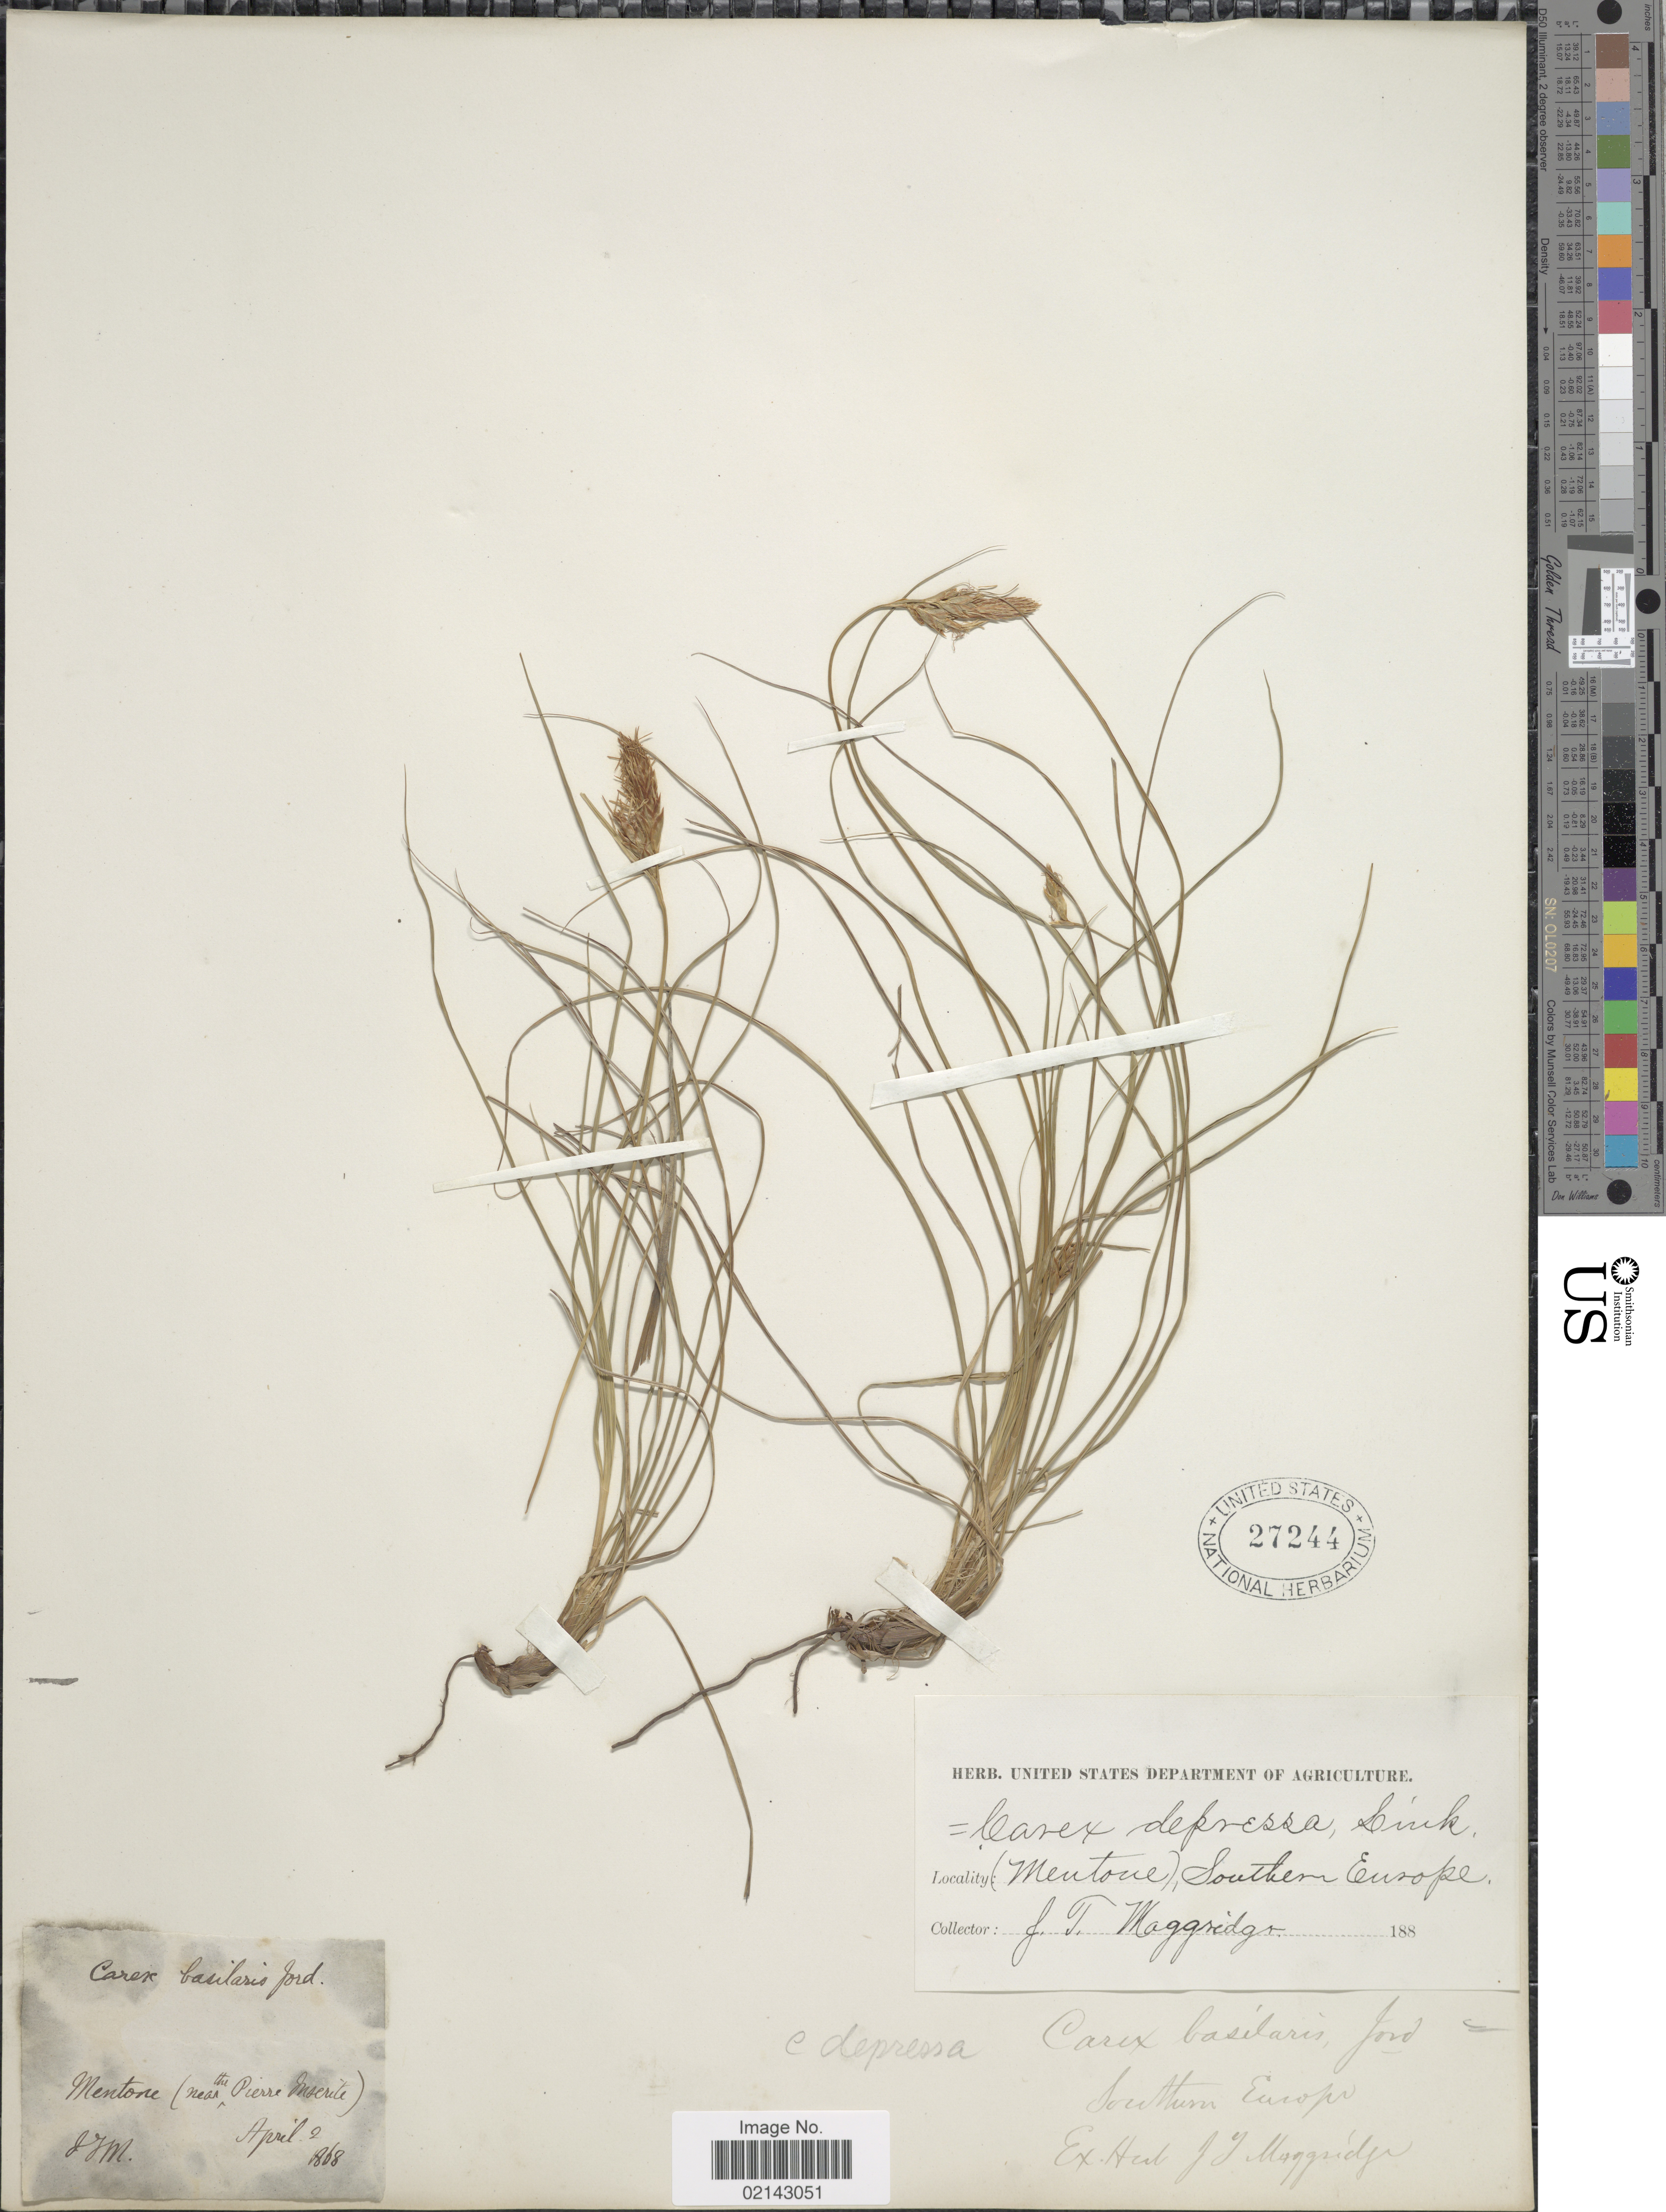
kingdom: Plantae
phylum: Tracheophyta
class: Liliopsida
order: Poales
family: Cyperaceae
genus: Carex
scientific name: Carex depressa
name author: Link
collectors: J. Maggnidge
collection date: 1868-04-02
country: France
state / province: Provence-Alpes-Côte d'Azur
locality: Mentone (near the Pierre Inserite). Southern Europe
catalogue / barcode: US 27244